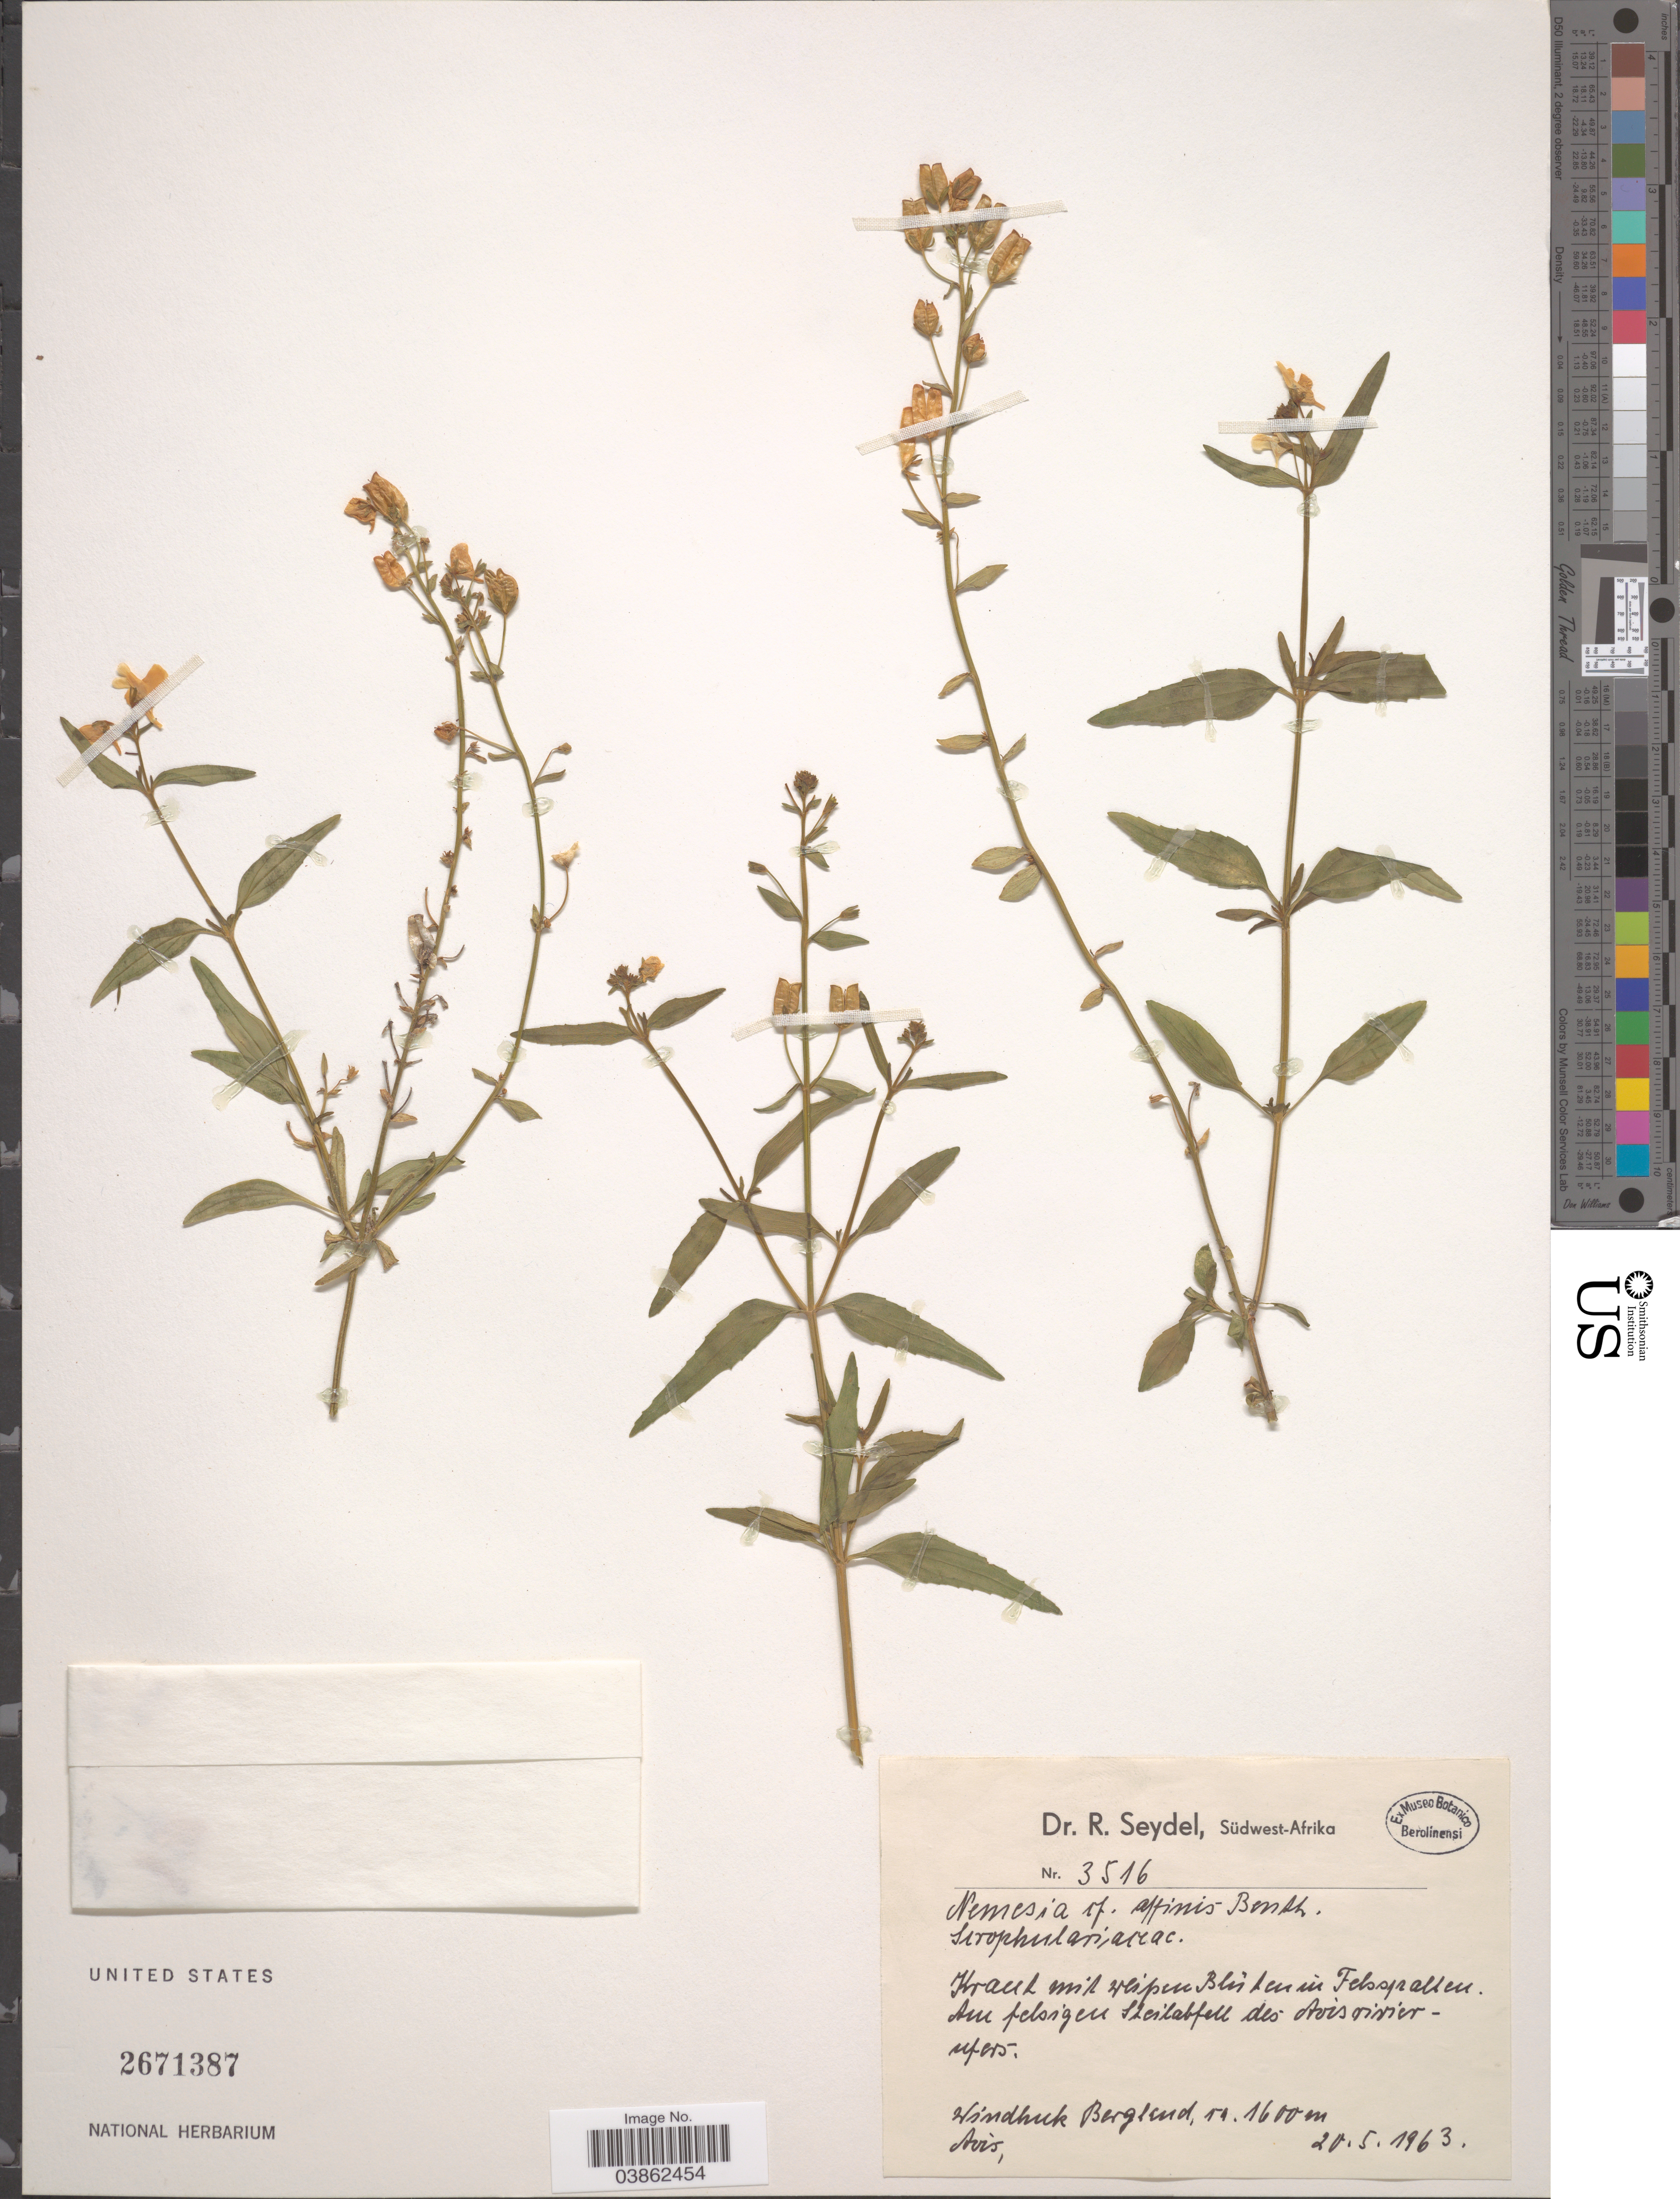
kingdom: Plantae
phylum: Tracheophyta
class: Magnoliopsida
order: Lamiales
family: Scrophulariaceae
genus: Nemesia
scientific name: Nemesia affinis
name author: Benth.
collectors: R. Seydel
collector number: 3516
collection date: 1963-05-20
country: Namibia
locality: Südwest-Afrika. Windhuk Bergland. Avis.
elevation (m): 1600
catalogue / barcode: US 2671387